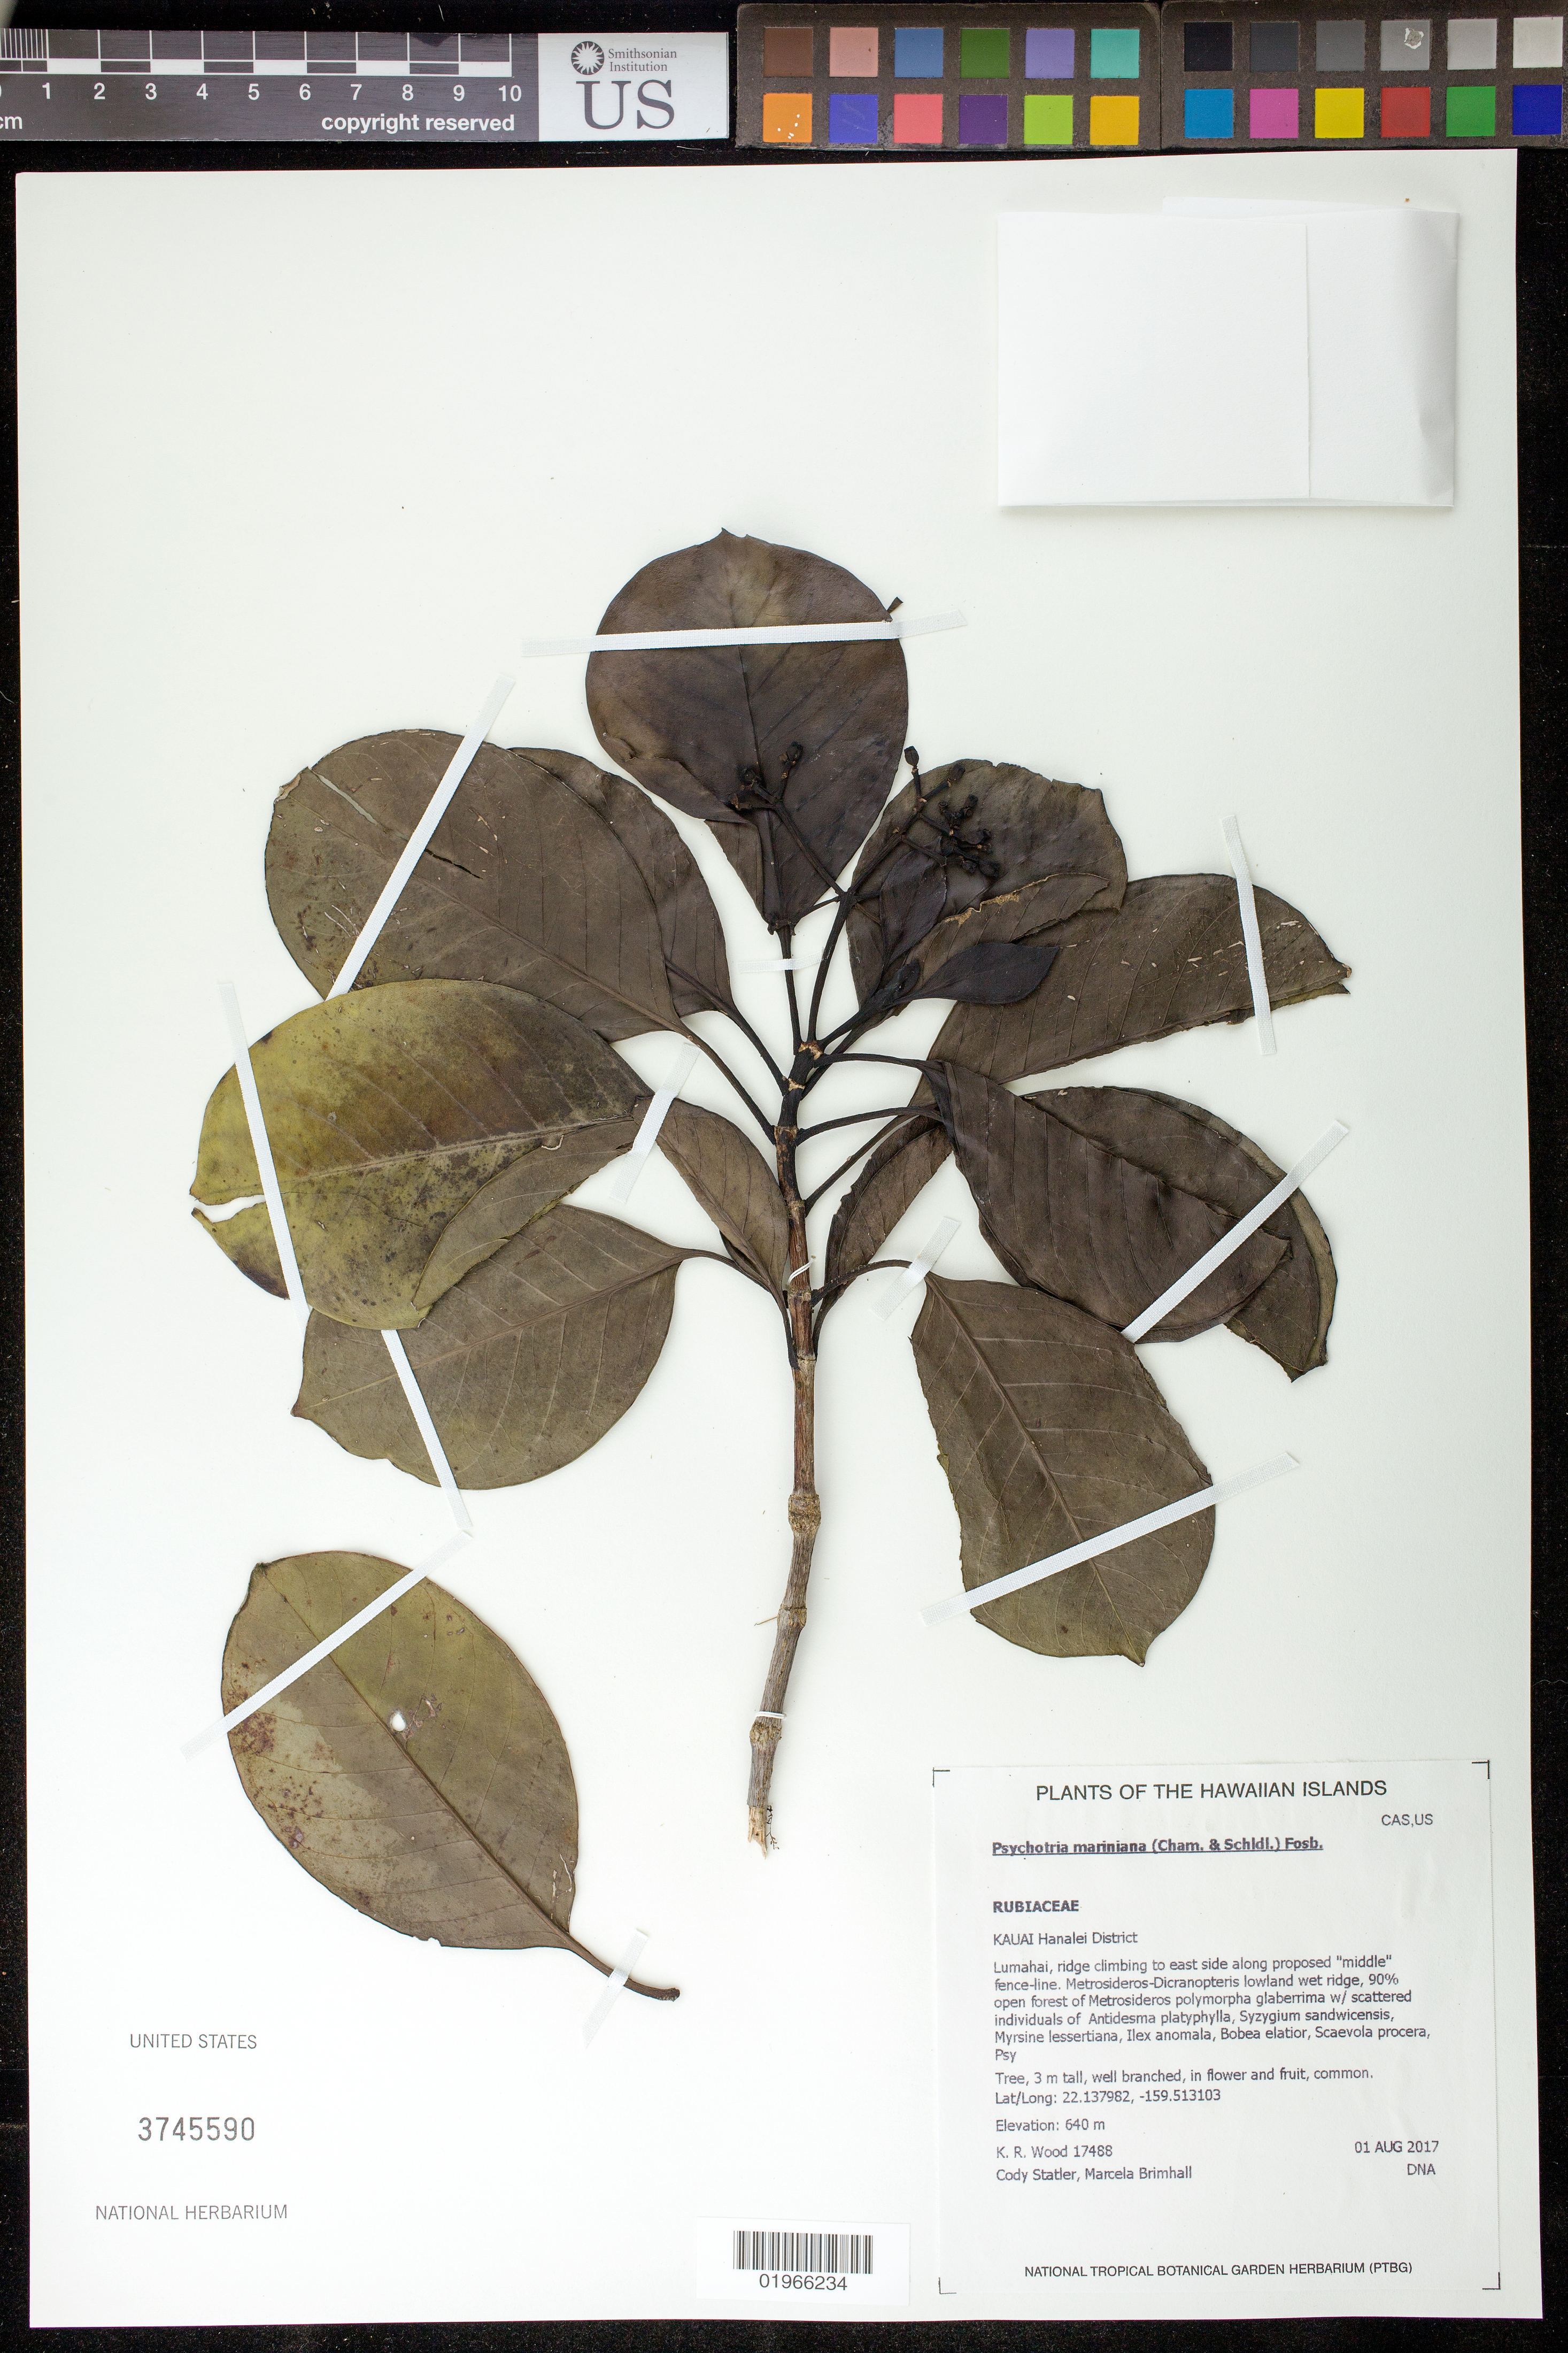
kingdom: Plantae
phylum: Tracheophyta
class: Magnoliopsida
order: Gentianales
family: Rubiaceae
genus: Psychotria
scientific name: Psychotria mariniana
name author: (Cham. & Schltdl.) Fosberg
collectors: K. R. Wood, C. Statler & M. Brimhall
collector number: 17488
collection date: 2017-08-01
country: United States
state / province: Hawaii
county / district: Kauai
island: Kaua'i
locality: Hanalei District, Lumahai, ridge climbing to east side along proposed "middle" fence line.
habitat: Lowland wet ridge, open forest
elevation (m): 640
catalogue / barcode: US 3745590